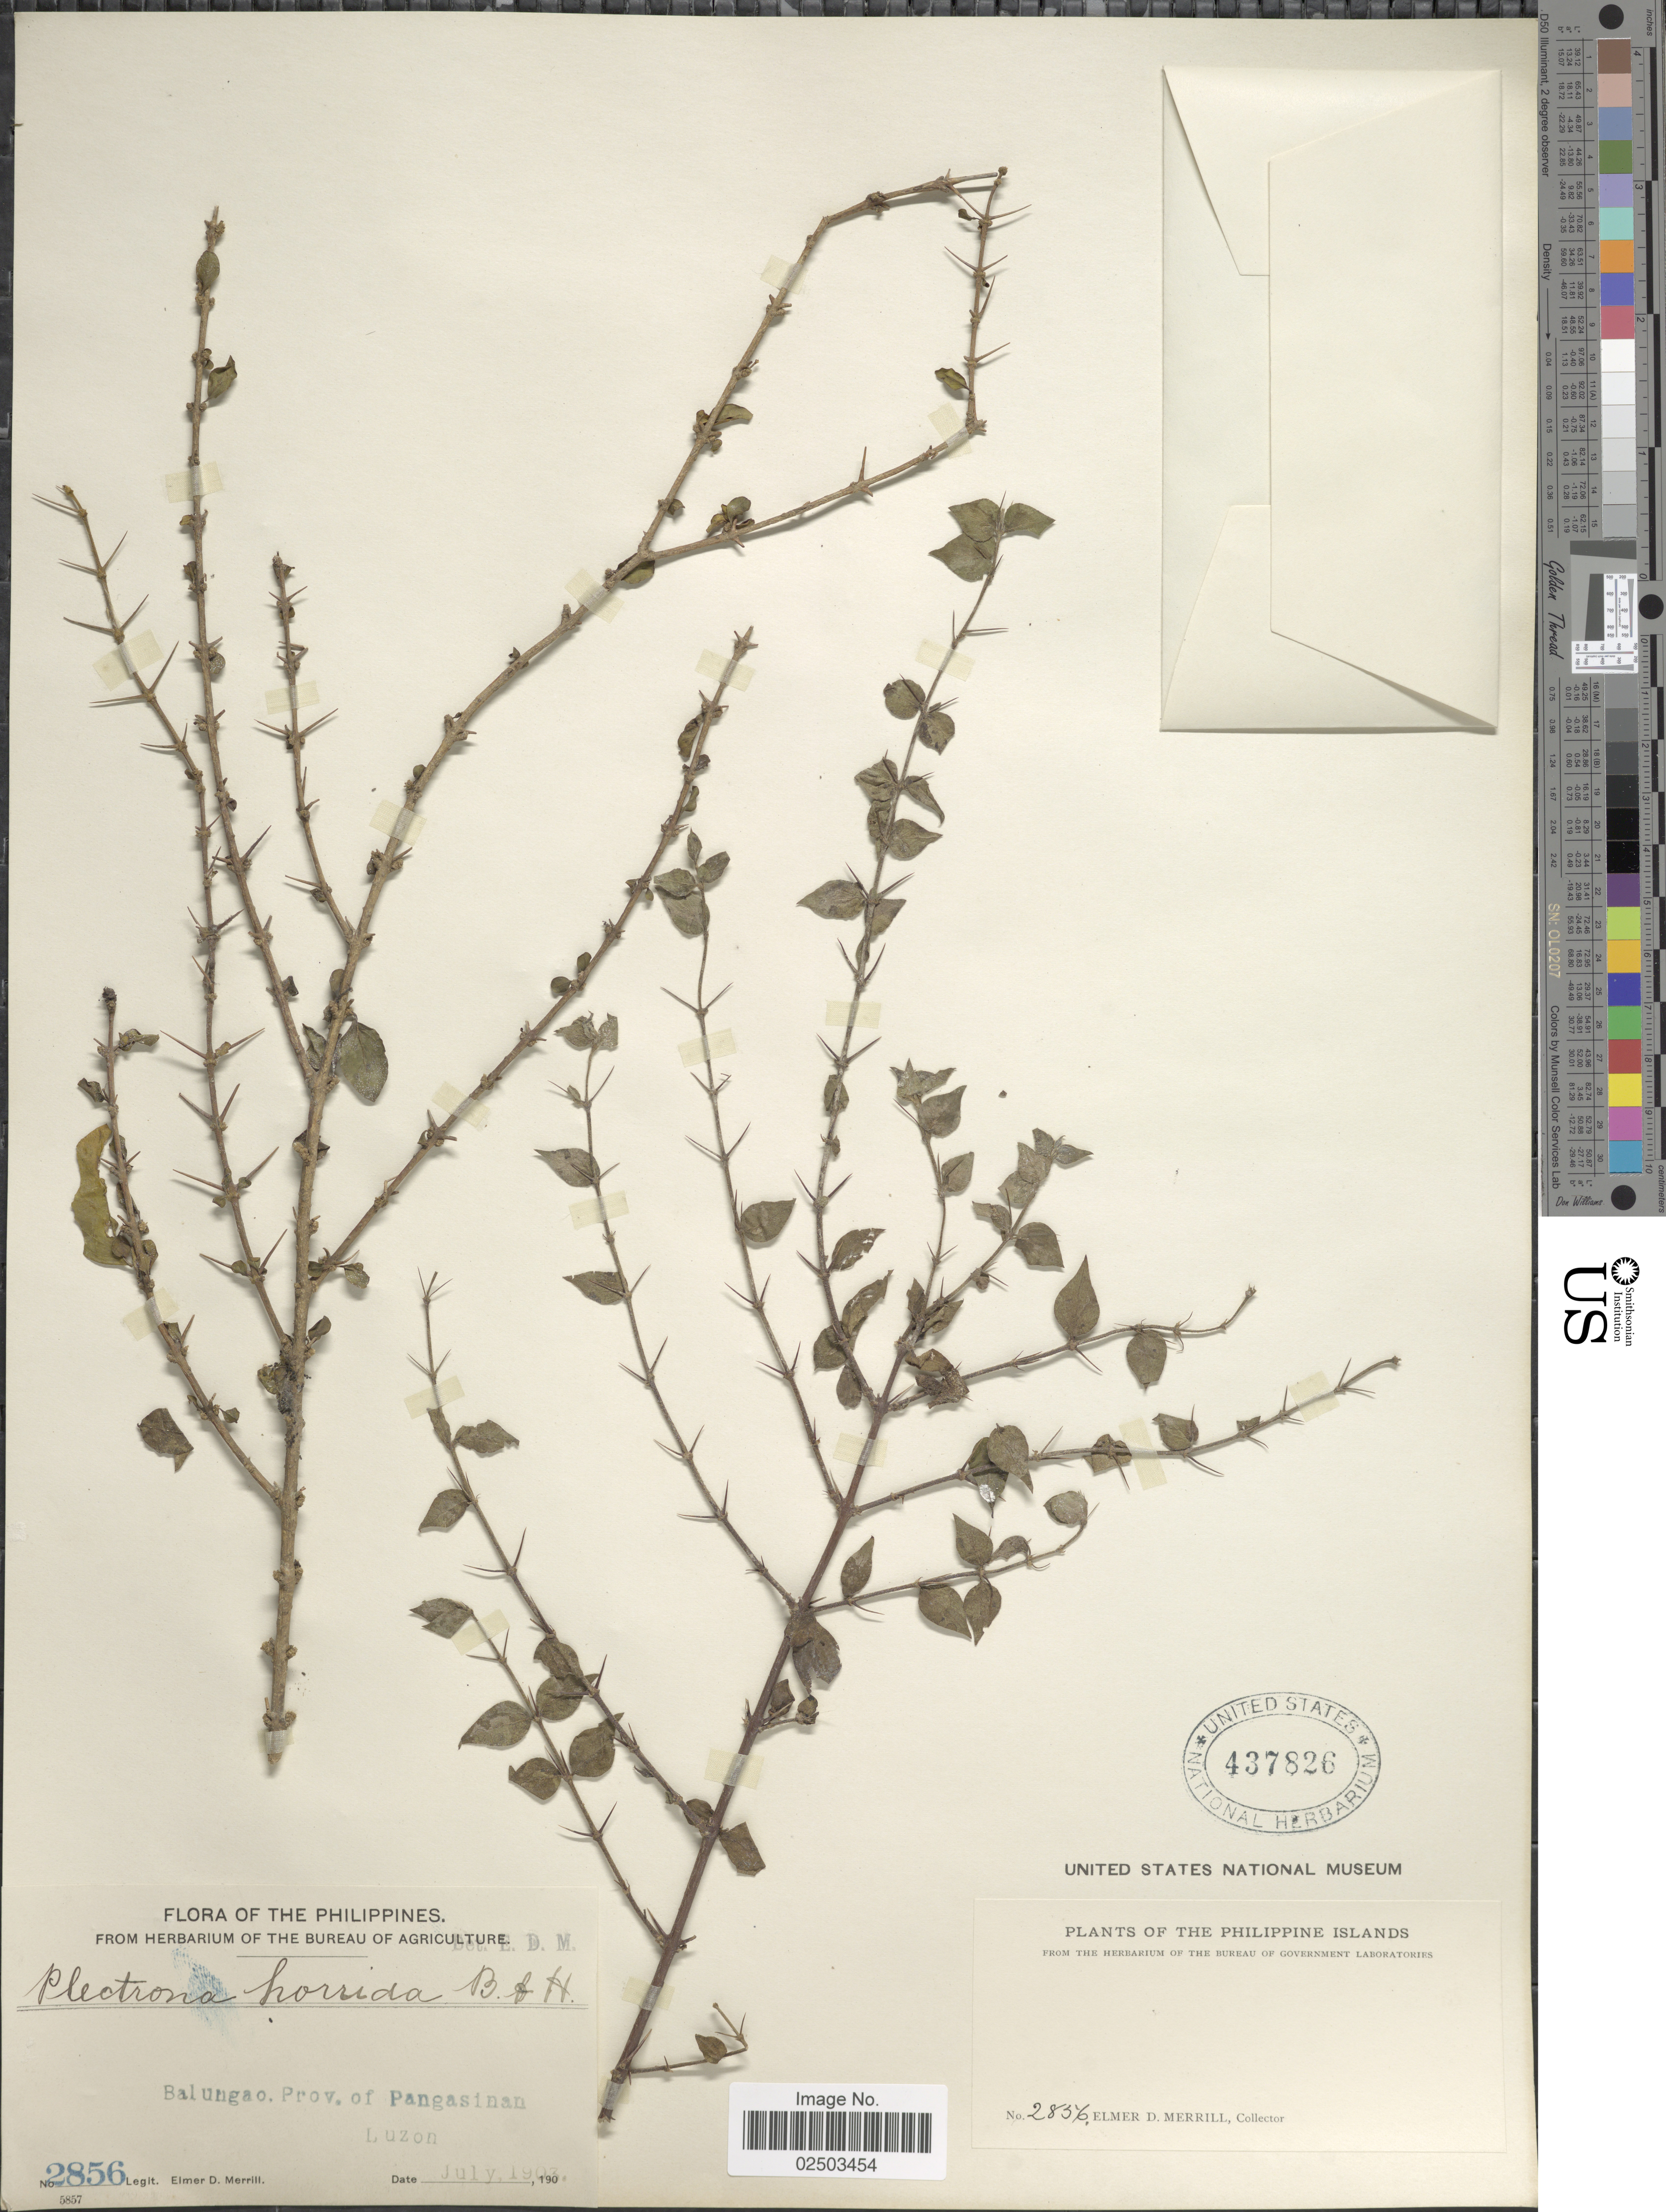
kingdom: Plantae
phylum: Tracheophyta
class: Magnoliopsida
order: Gentianales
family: Rubiaceae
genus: Canthium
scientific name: Canthium horridum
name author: Blume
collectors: E. D. Merrill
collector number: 2856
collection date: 1903-07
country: Philippines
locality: Balungao, Prov. of Pangasinan, Luzon, Philippine Islands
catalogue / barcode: US 437826